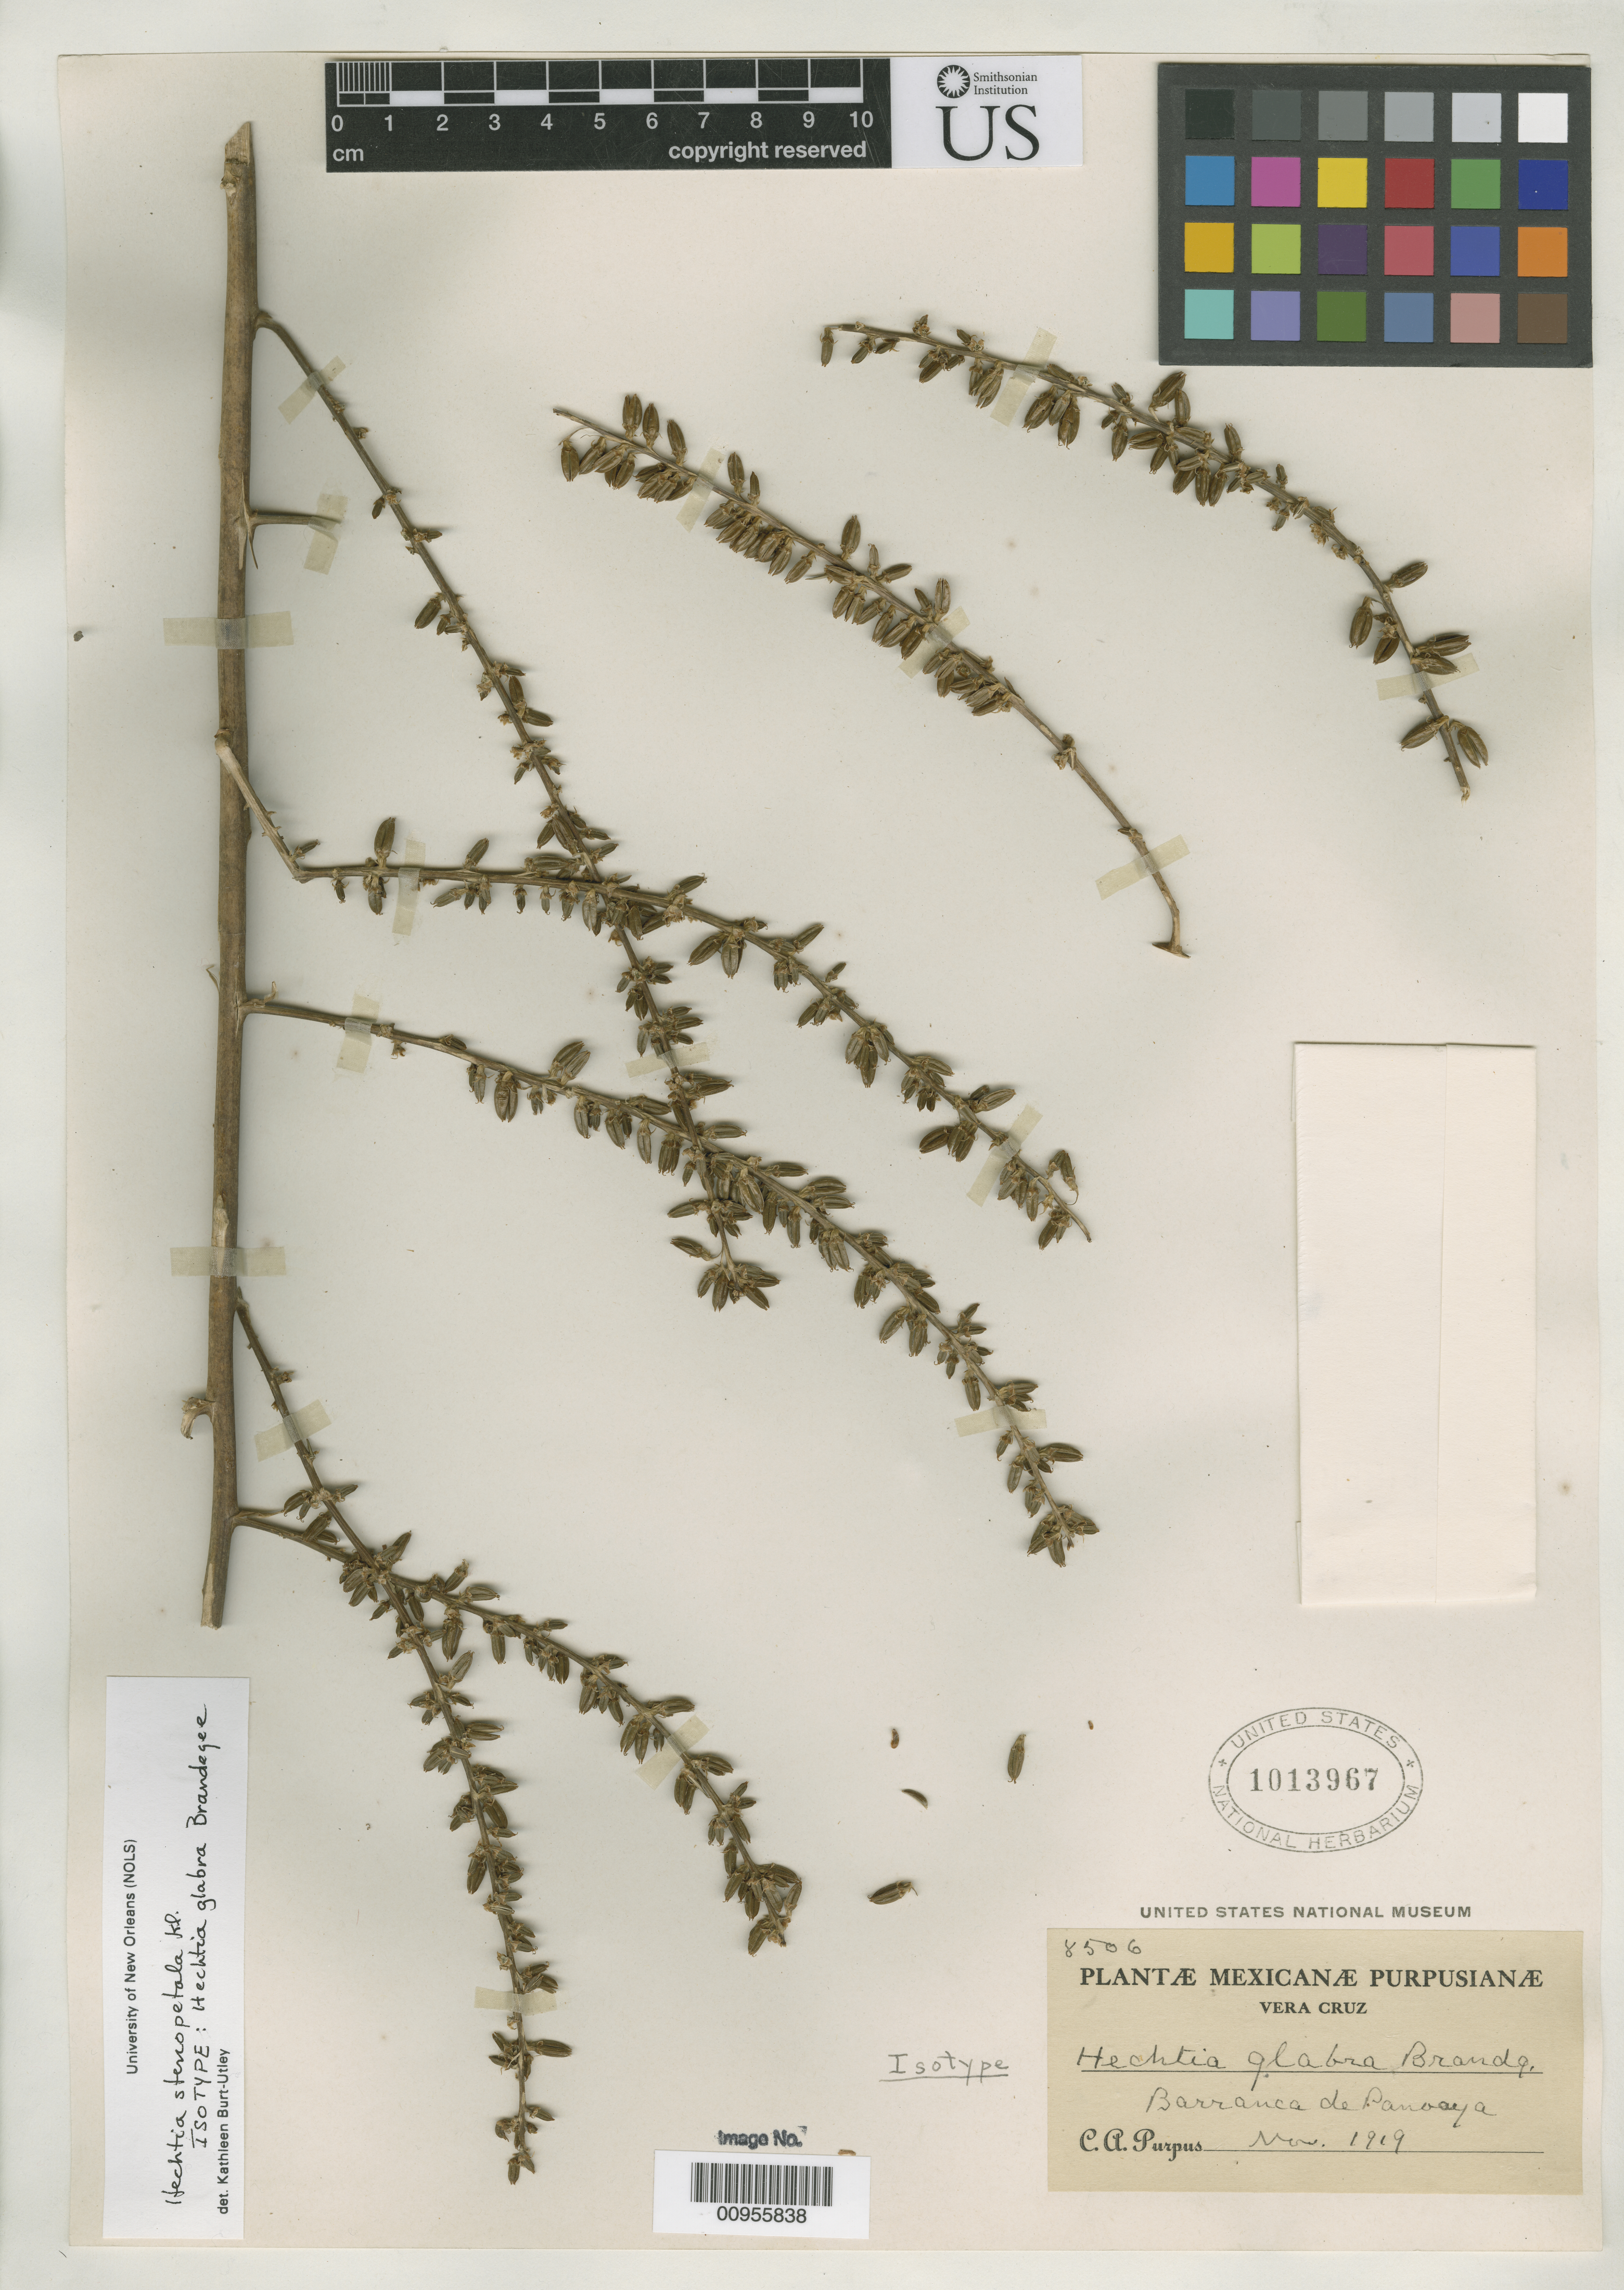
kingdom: Plantae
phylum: Tracheophyta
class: Liliopsida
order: Poales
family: Bromeliaceae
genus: Hechtia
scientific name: Hechtia glabra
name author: Brandegee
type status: Isotype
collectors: C. A. Purpus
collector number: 8506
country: Mexico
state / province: Veracruz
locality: Barranca de Pancaya.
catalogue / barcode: US 1013967